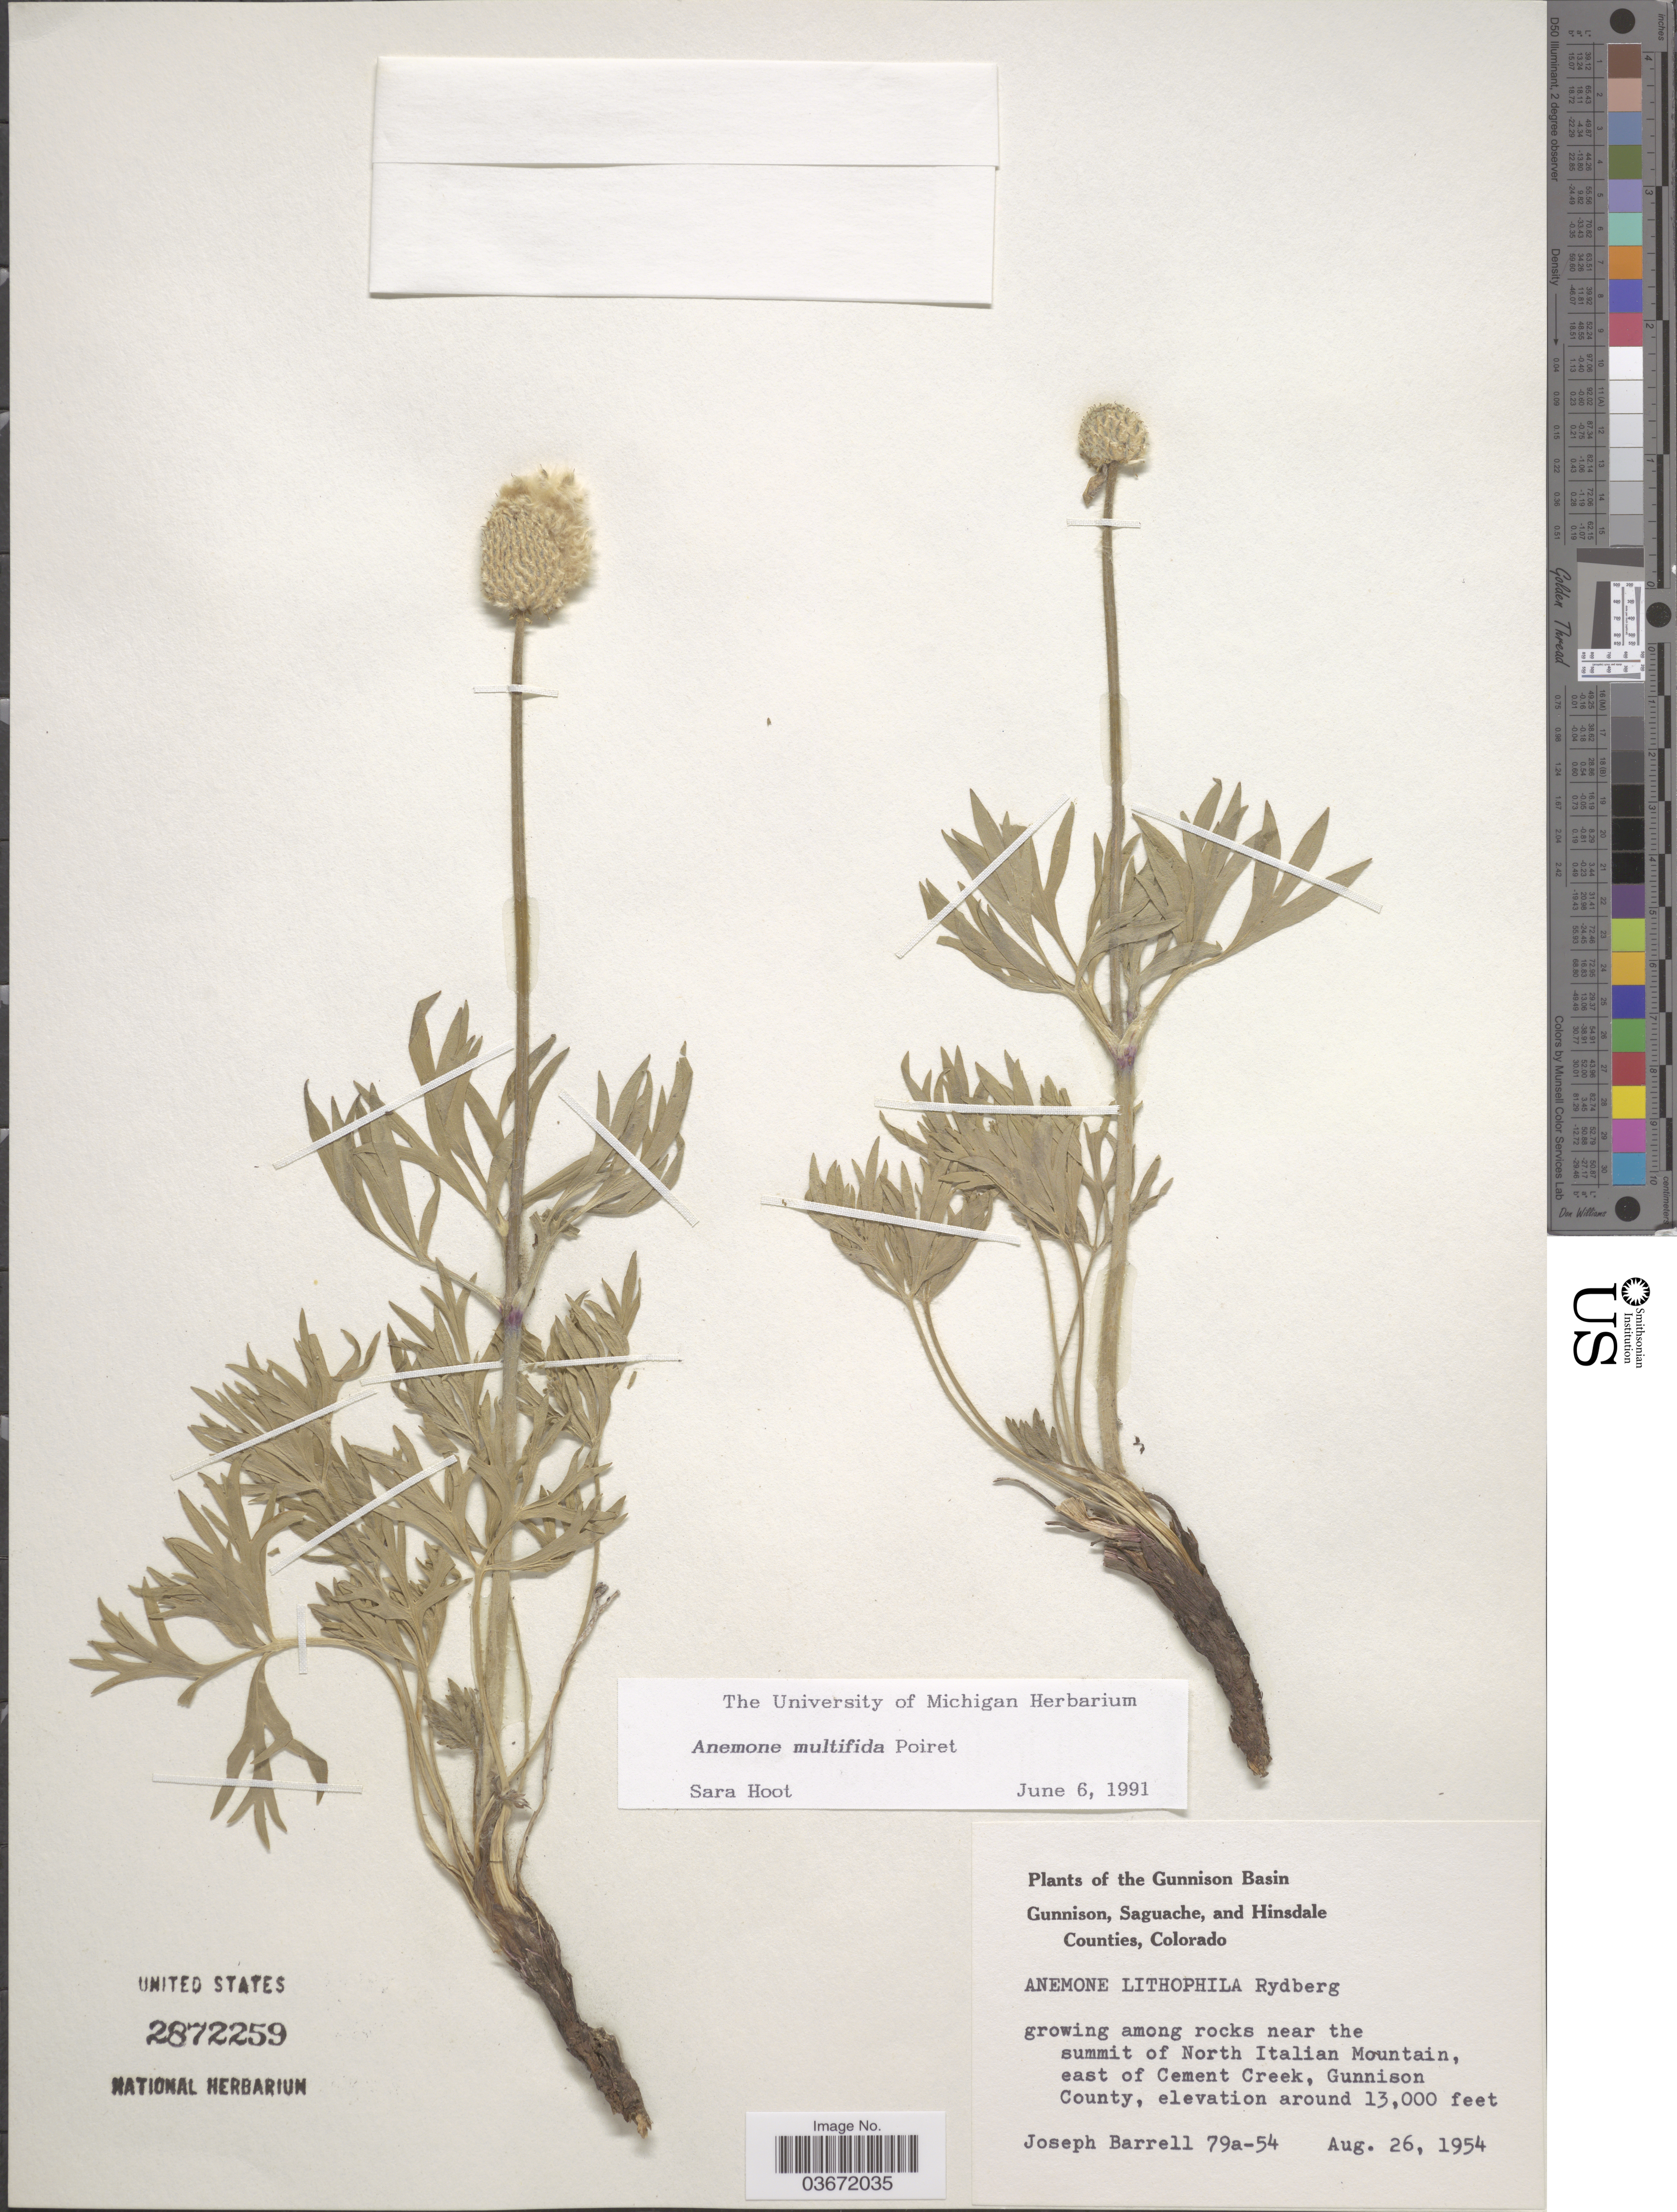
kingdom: Plantae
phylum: Tracheophyta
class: Magnoliopsida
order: Ranunculales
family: Ranunculaceae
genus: Anemone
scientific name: Anemone lithophila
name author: Rydb.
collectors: J. Barrell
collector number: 79a-54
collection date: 1954-08-26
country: United States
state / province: Colorado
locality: The Gunnison Basin. Near the summit of North Italian Mountain, east of Cement Creek, Gunnison County.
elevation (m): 3962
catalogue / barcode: US 2872259